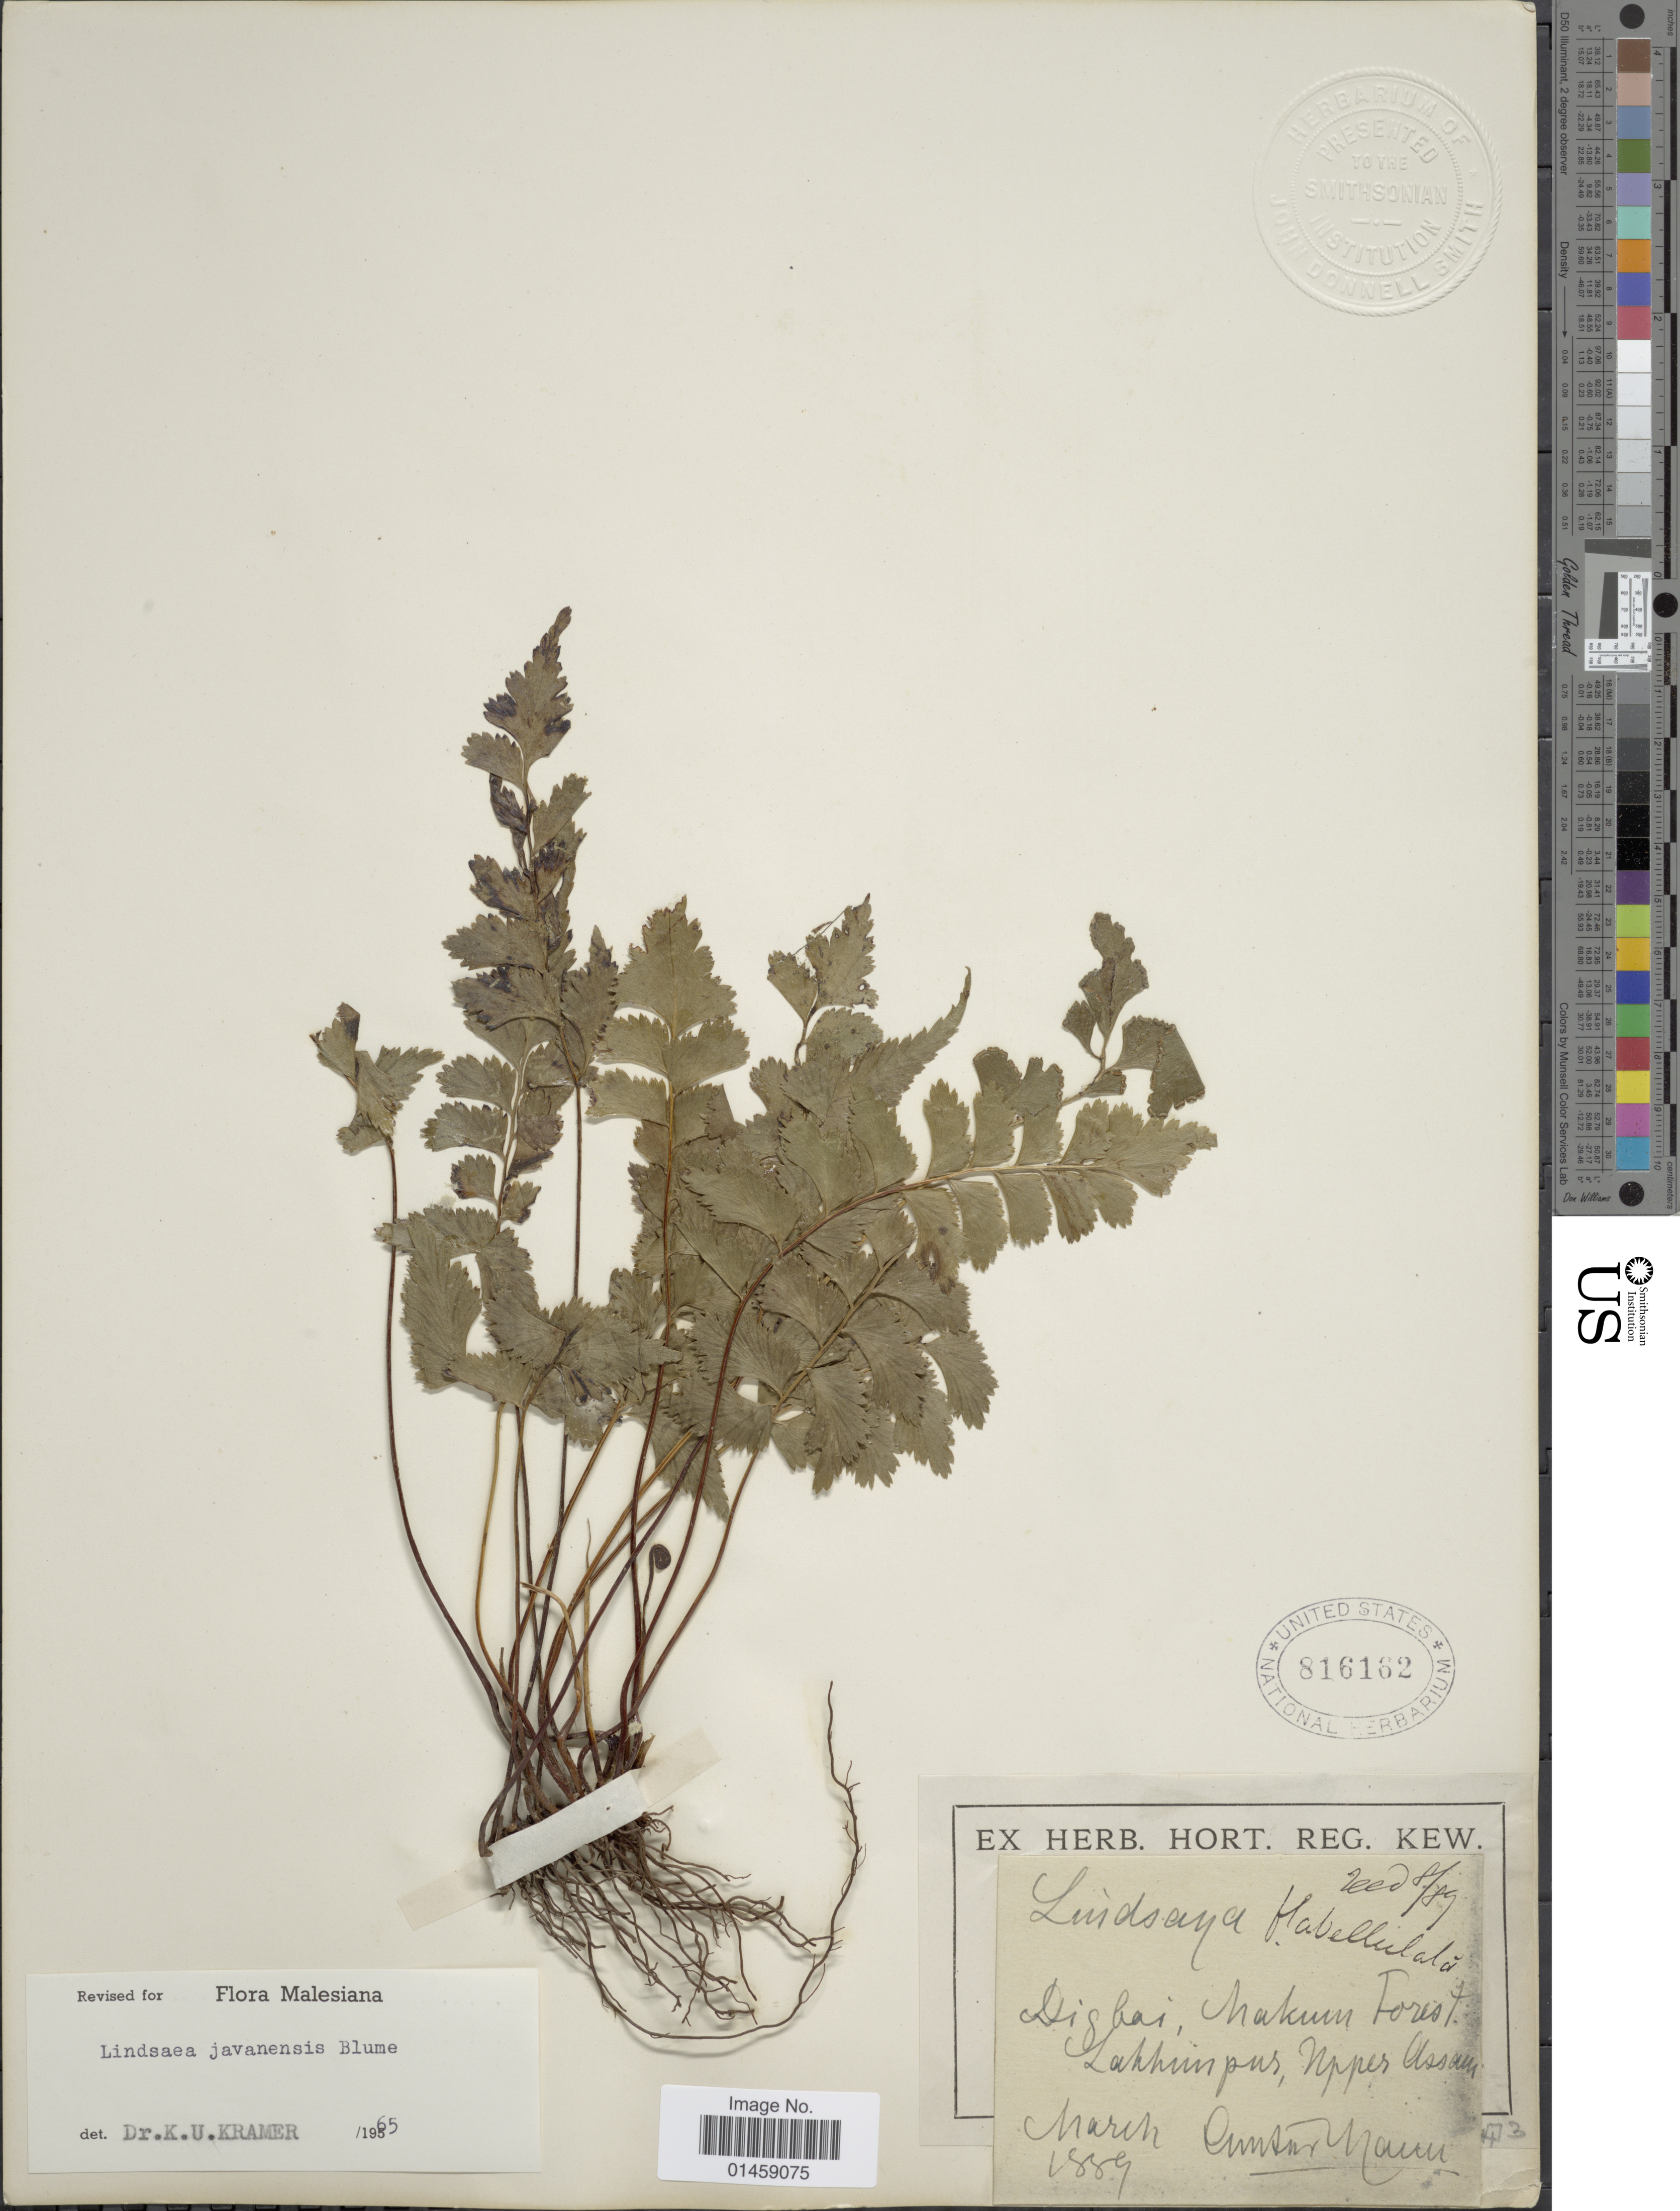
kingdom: Plantae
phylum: Tracheophyta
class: Polypodiopsida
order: Polypodiales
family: Lindsaeaceae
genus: Lindsaea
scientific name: Lindsaea javanensis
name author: Blume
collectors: G. Mann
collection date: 1889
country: India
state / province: Assam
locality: Digboi, Makuim Forest, Lakhimpur, Upper Assam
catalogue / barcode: US 816162